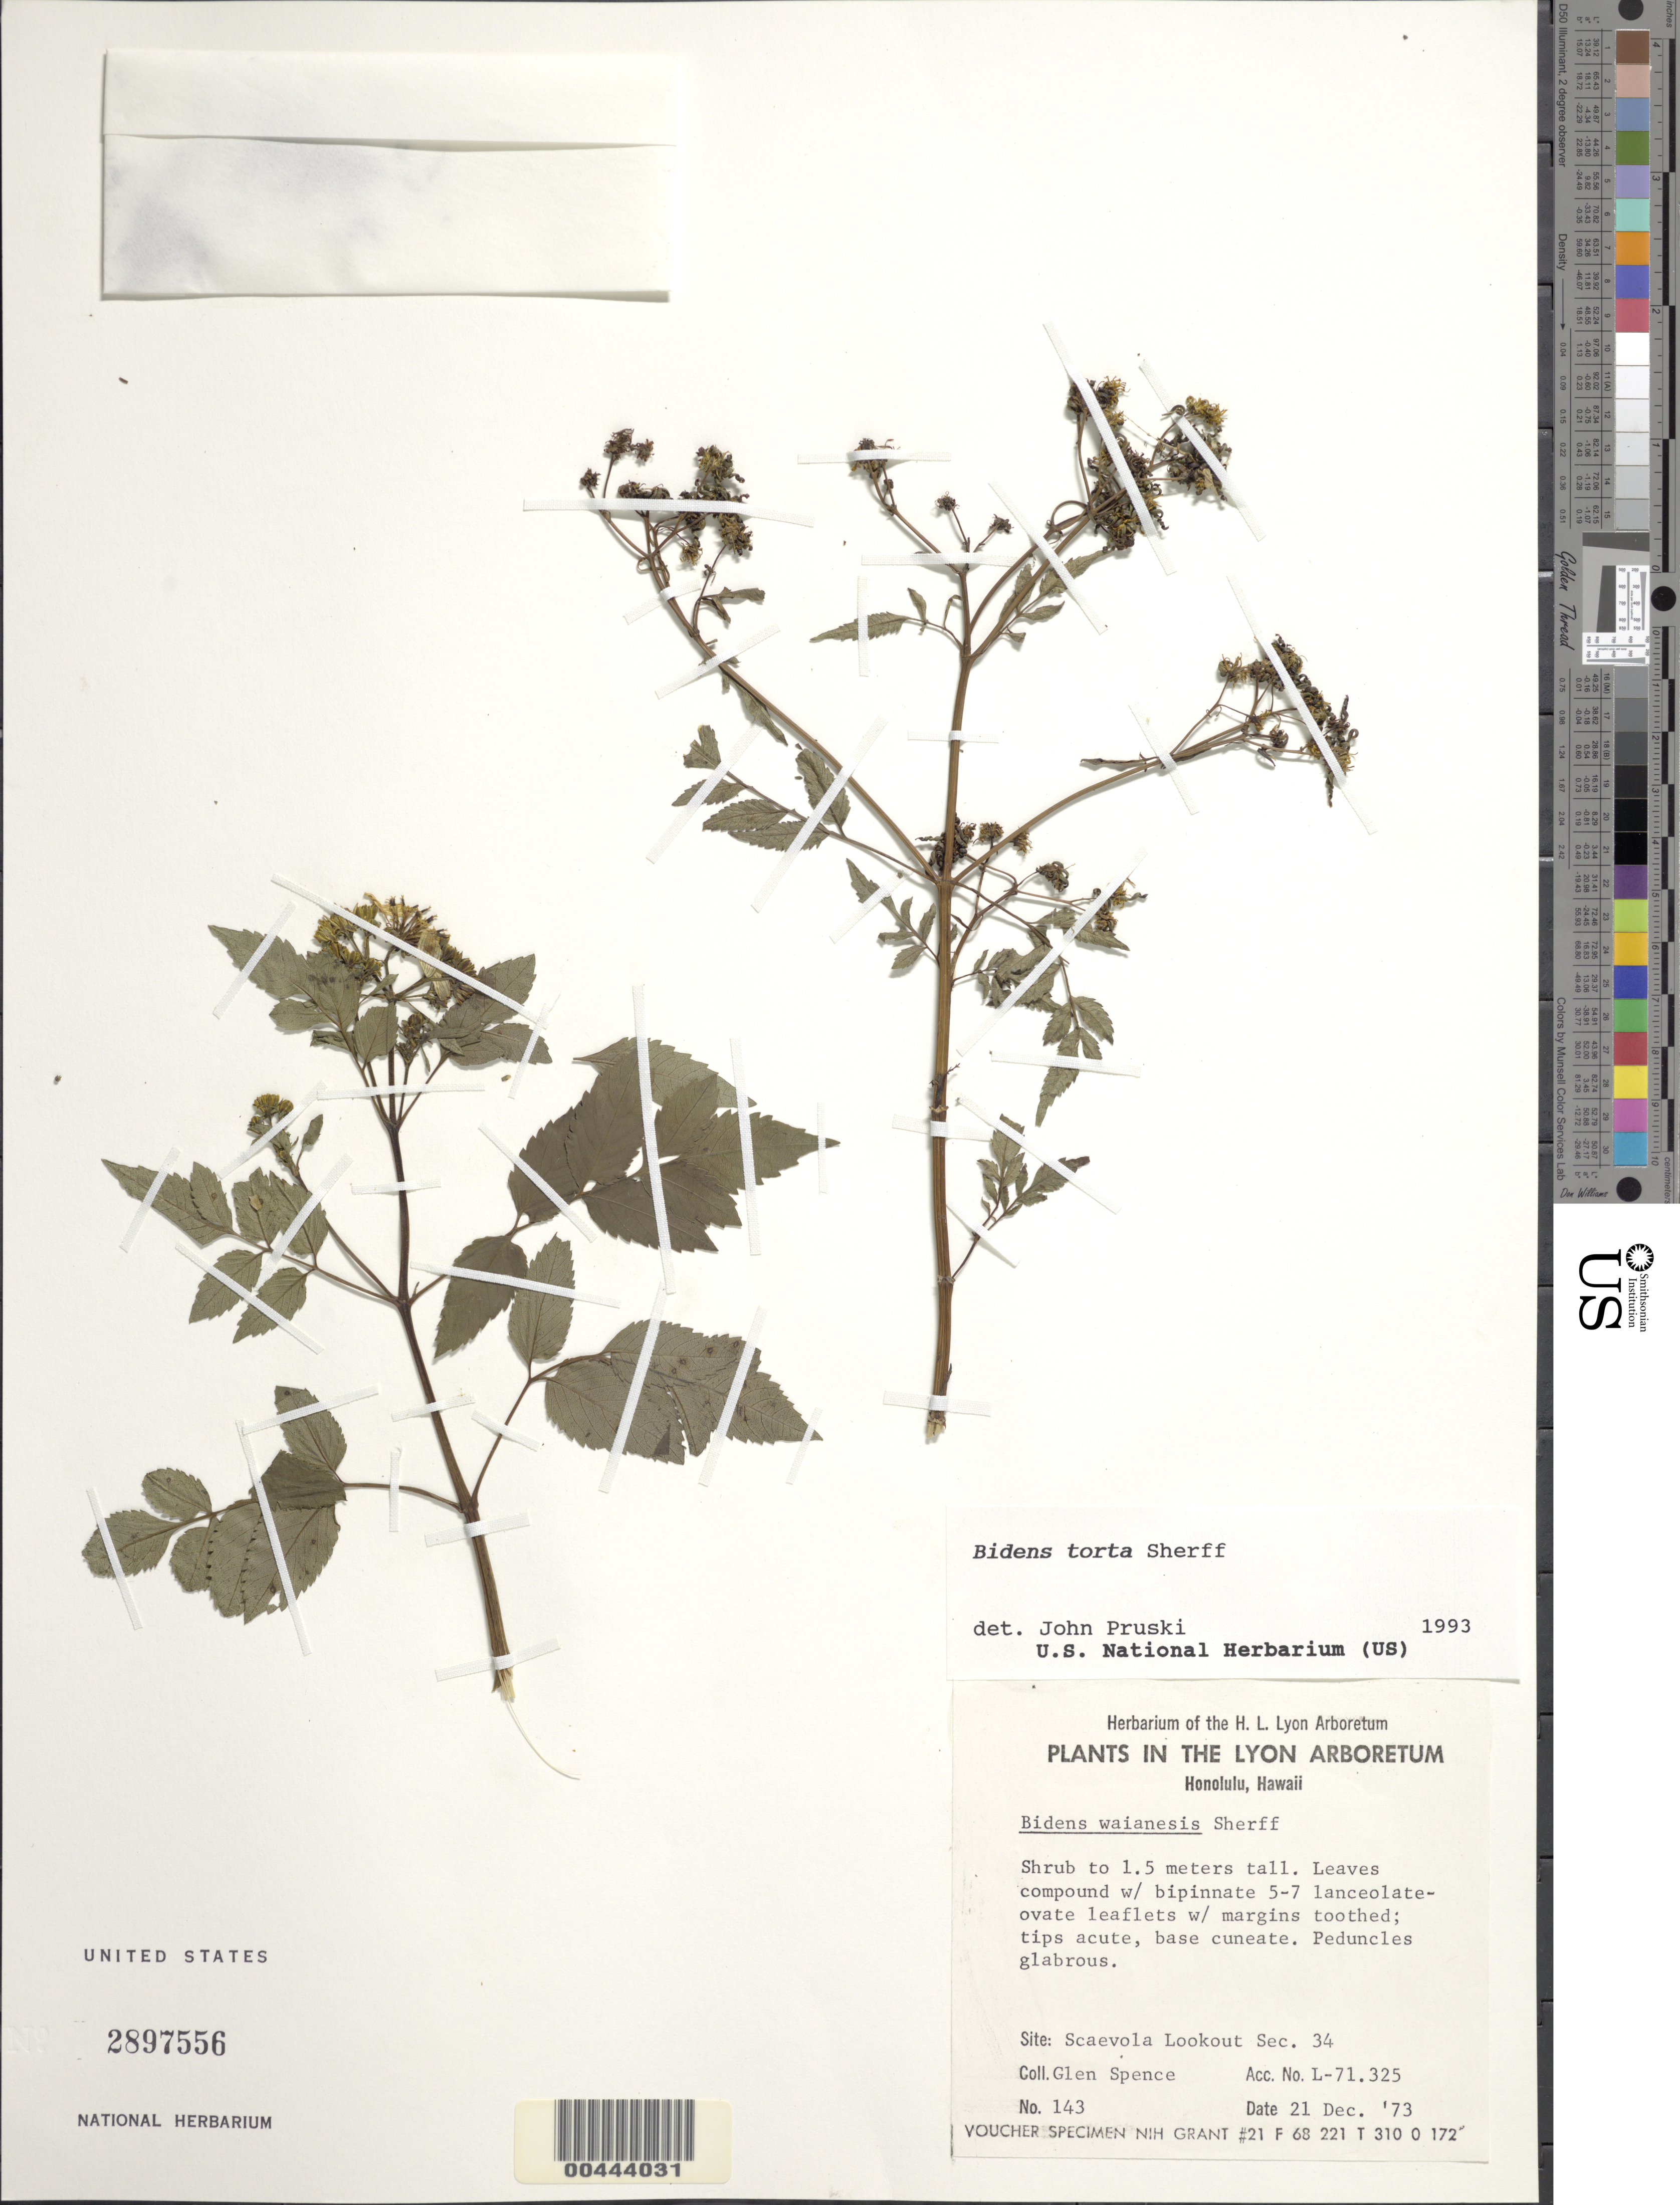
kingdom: Plantae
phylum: Tracheophyta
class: Magnoliopsida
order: Asterales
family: Asteraceae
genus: Bidens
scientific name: Bidens torta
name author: Sherff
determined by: Pruski, J. F.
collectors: G. Spence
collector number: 143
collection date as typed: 21 Dec 1973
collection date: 1973-12-21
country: United States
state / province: Hawaii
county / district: Honolulu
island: Oahu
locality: Lyon Arboretum,Honolulu, Scaevola Lookout Sec. 34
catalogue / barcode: US 2897556